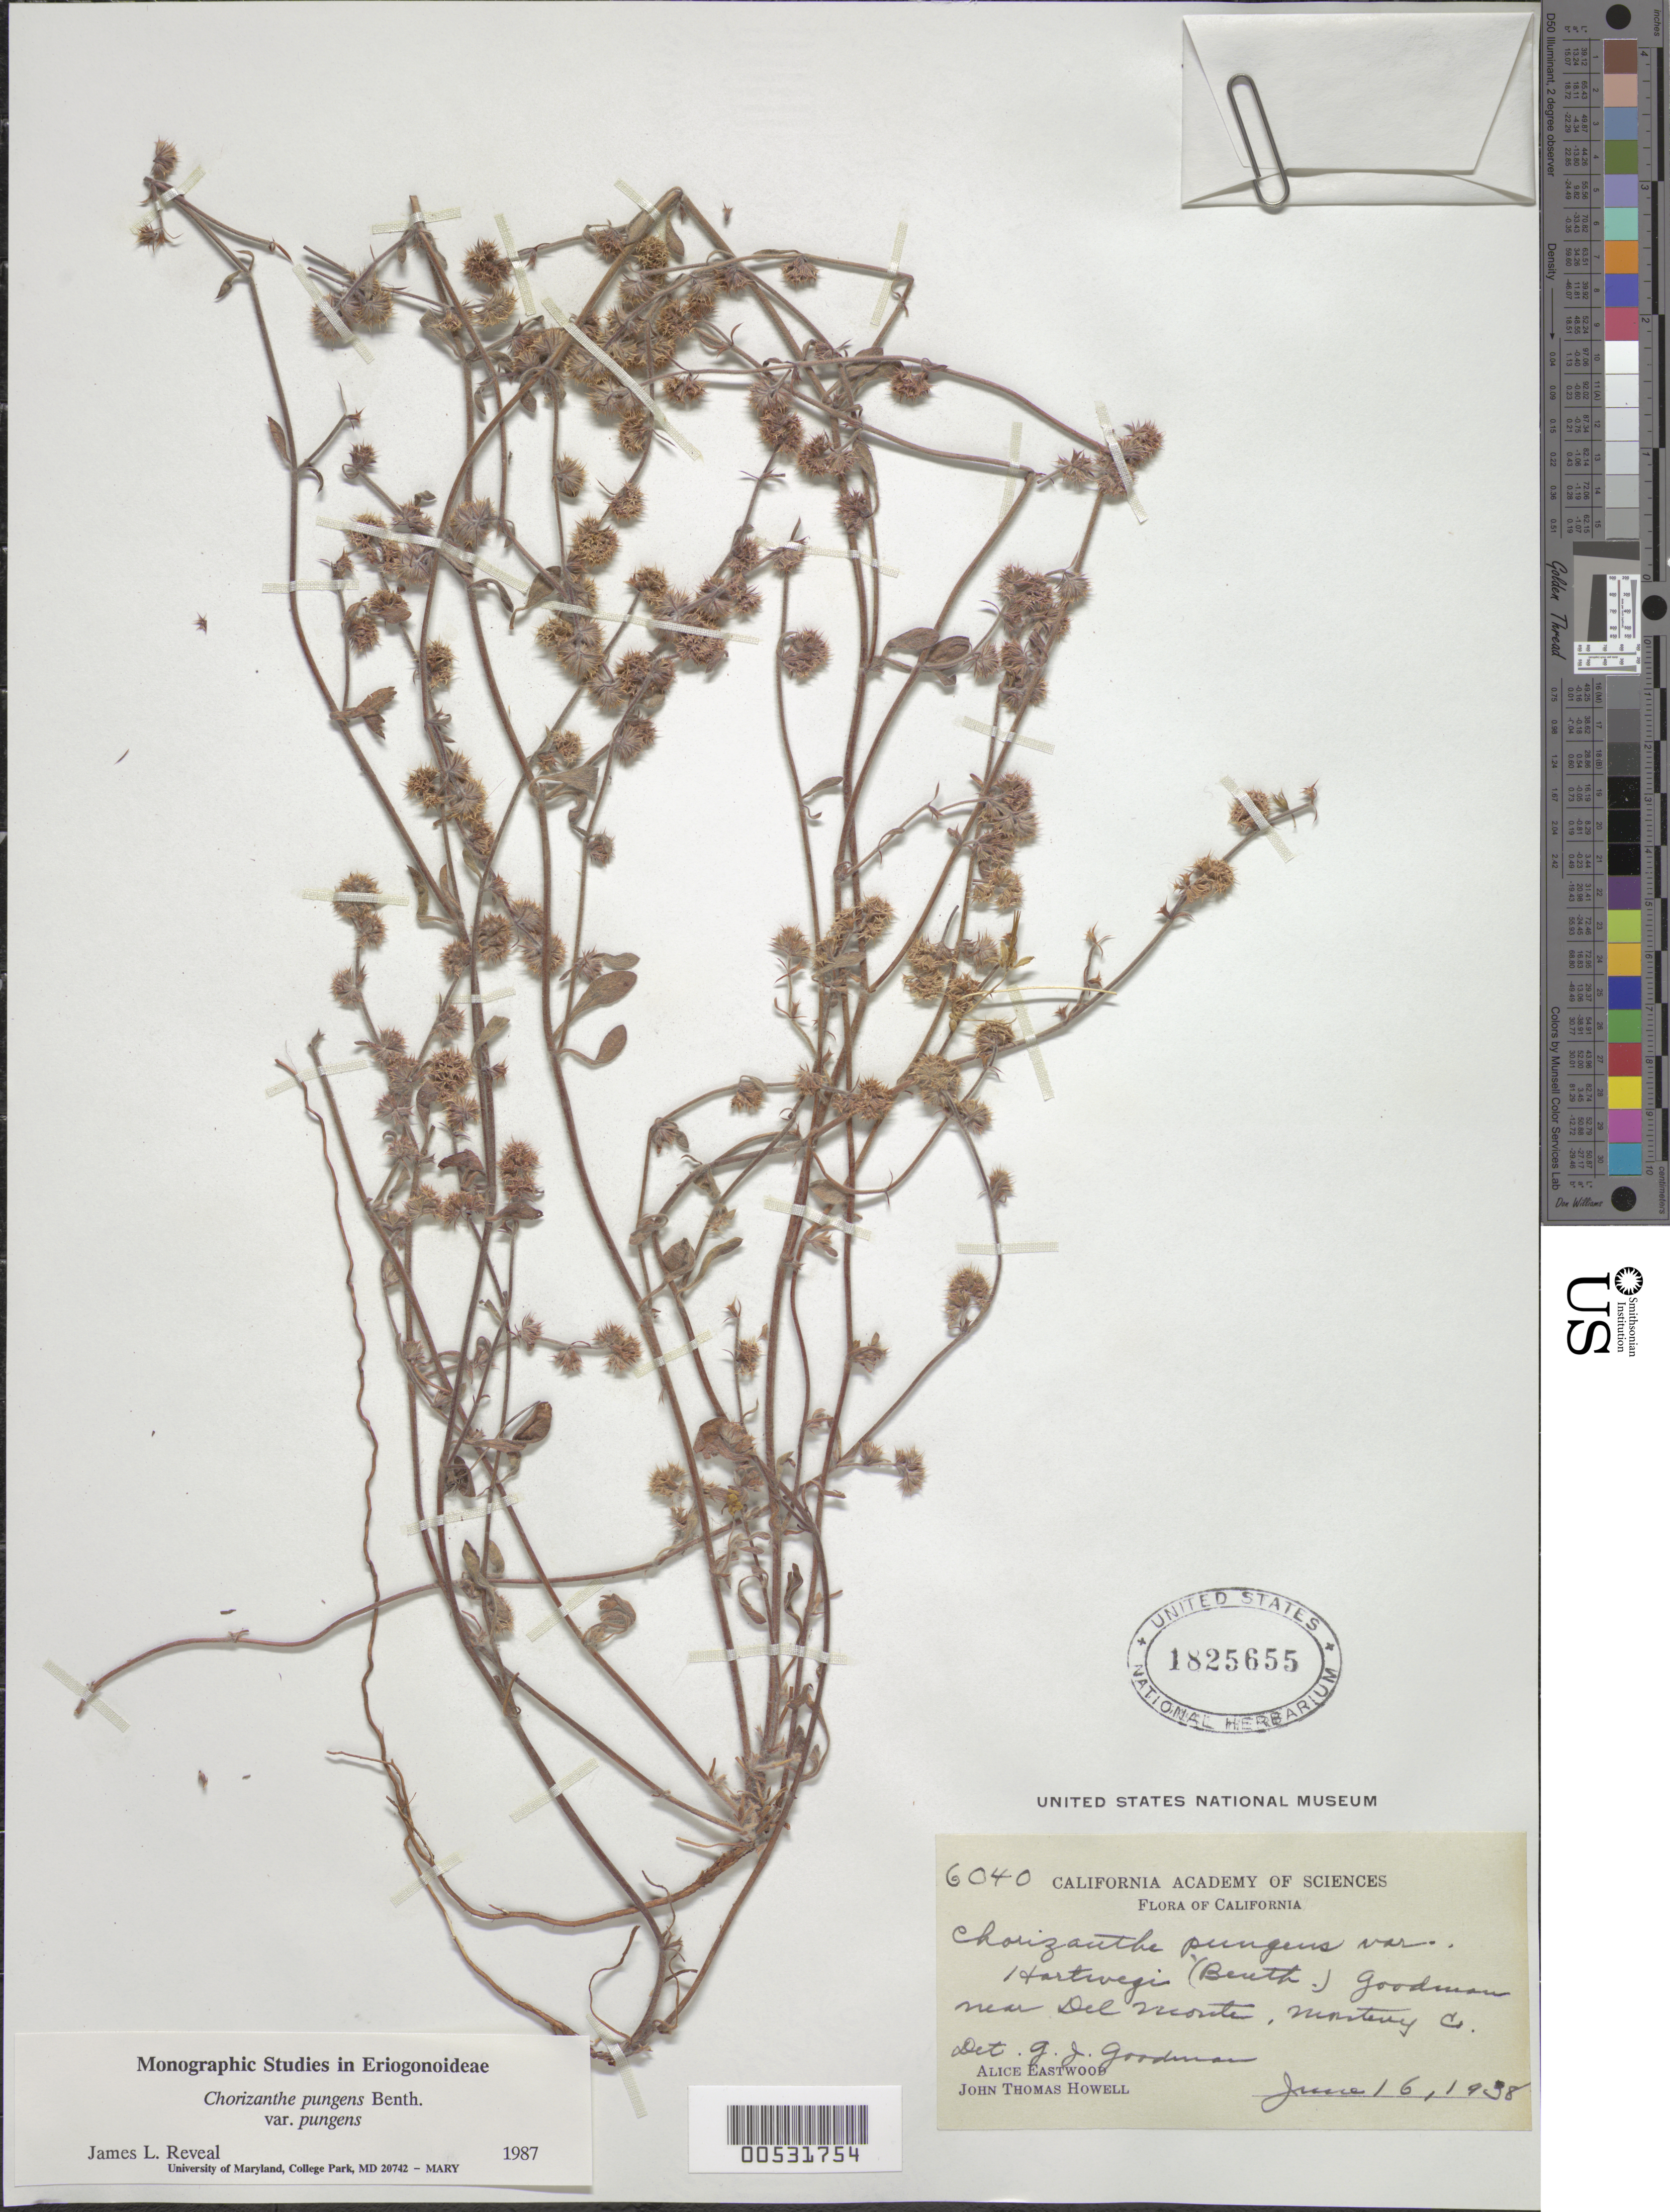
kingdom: Plantae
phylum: Tracheophyta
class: Magnoliopsida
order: Caryophyllales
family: Polygonaceae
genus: Chorizanthe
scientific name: Chorizanthe pungens var. pungens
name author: Benth.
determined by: Reveal, J. L.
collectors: A. Eastwood & J. T. Howell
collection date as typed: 16 Jun 1938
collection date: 1938-06-16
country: United States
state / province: California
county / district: Monterey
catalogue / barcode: US 1825655